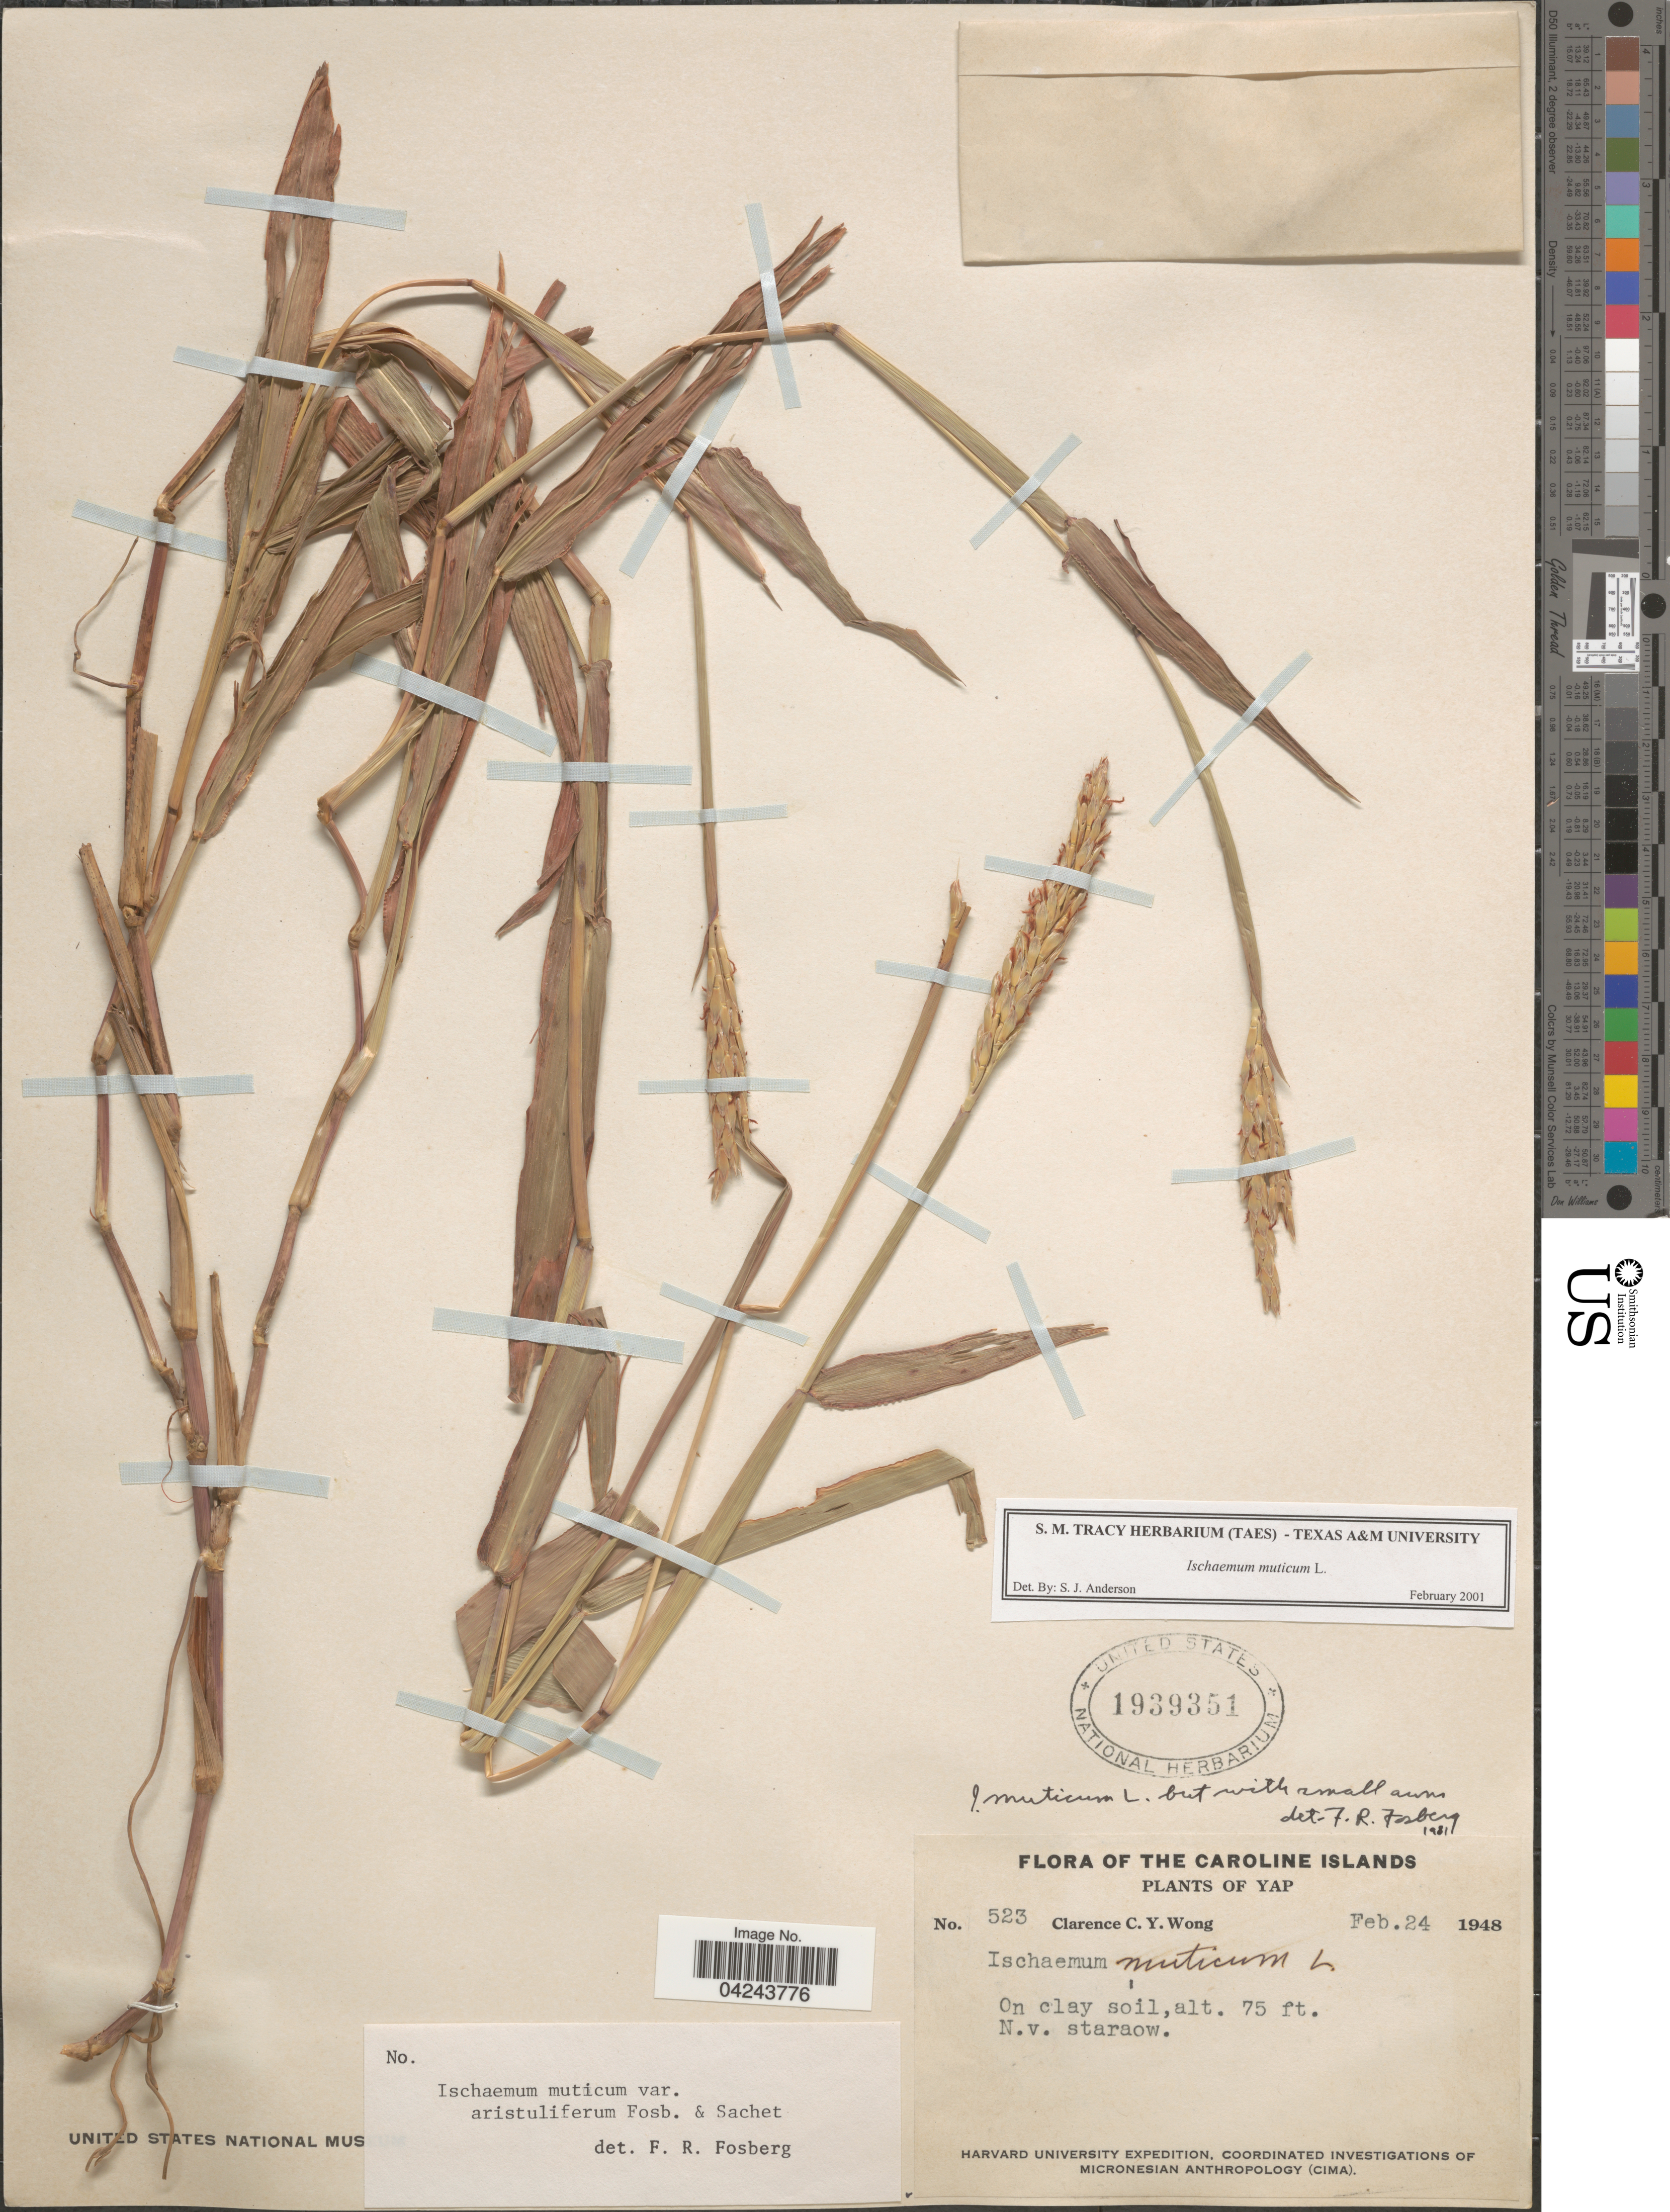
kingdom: Plantae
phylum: Tracheophyta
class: Liliopsida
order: Poales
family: Poaceae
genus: Ischaemum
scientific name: Ischaemum muticum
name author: L.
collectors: C. Wong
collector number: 523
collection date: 1948-02-24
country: Micronesia, Federated States of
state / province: Yap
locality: Caroline Islands. Harvard University Expedition.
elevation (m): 23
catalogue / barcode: US 1939351